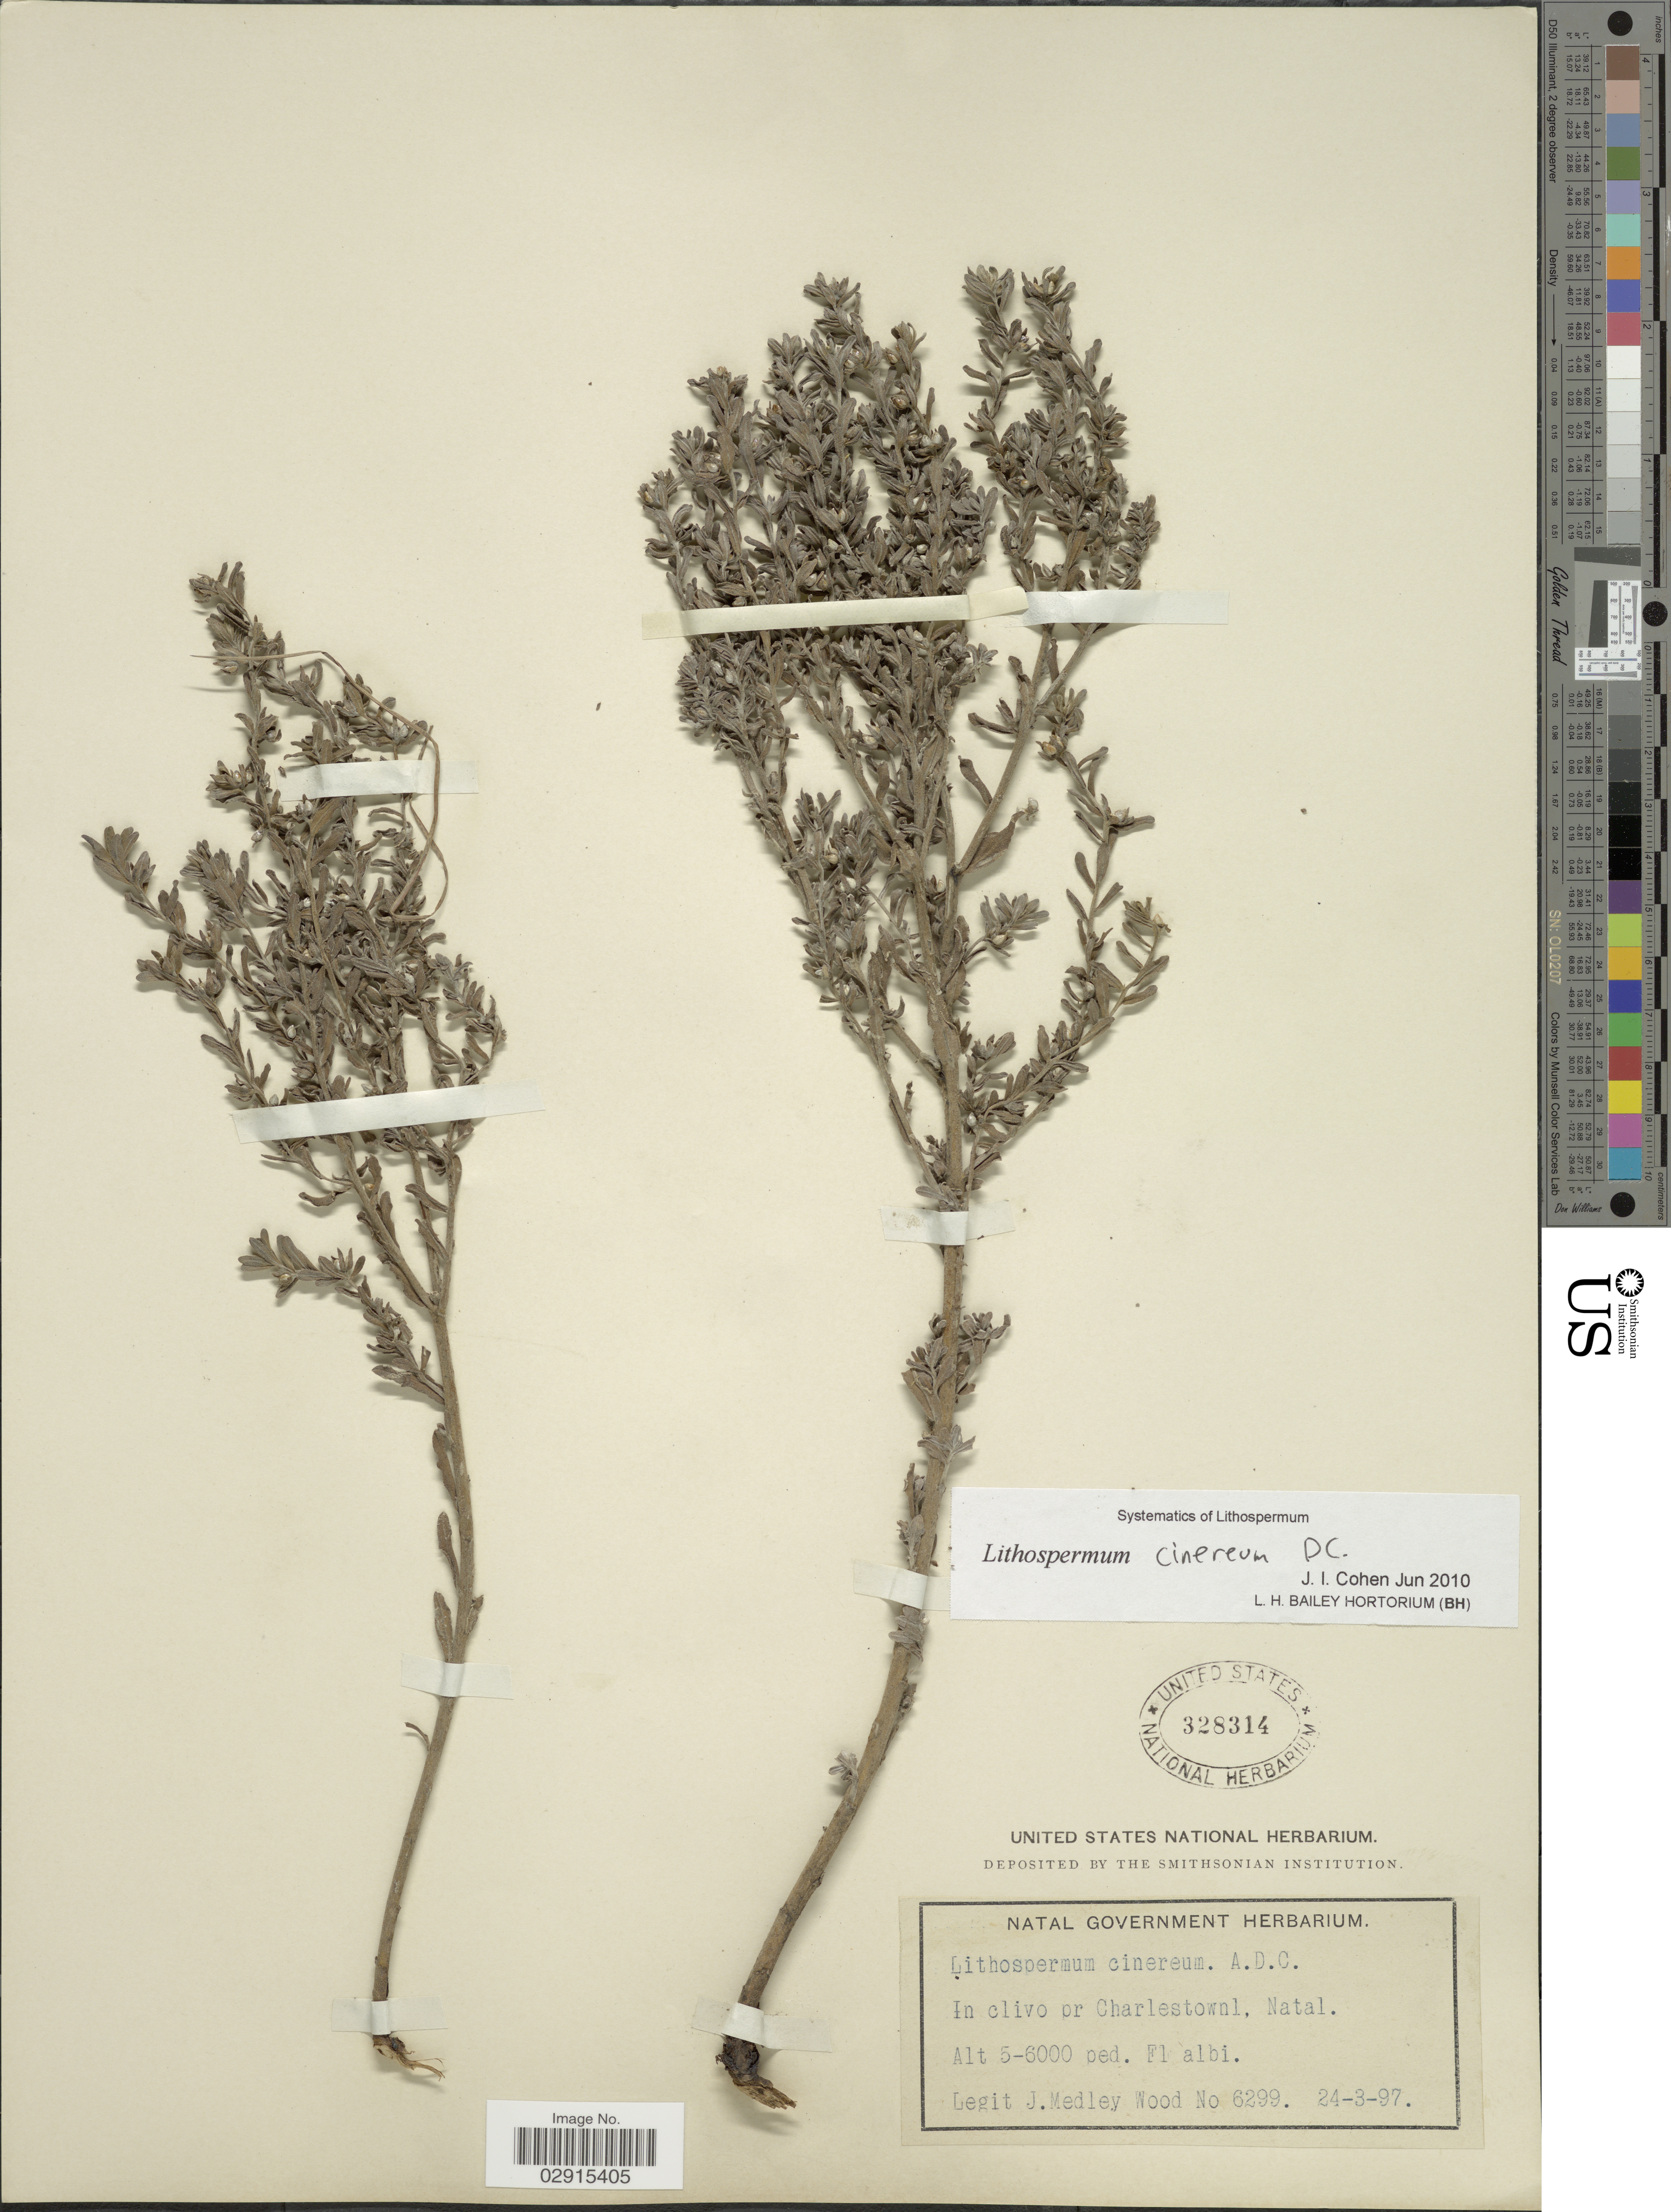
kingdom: Plantae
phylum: Tracheophyta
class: Magnoliopsida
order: Boraginales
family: Boraginaceae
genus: Lithospermum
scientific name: Lithospermum cinereum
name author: DC.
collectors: J. Medley Wood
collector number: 6299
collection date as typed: Transcribed d/m/y: 24/3/97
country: South Africa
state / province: KwaZulu-Natal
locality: In clivo pr Charlestownl. Natal.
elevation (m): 1524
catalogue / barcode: US 328314